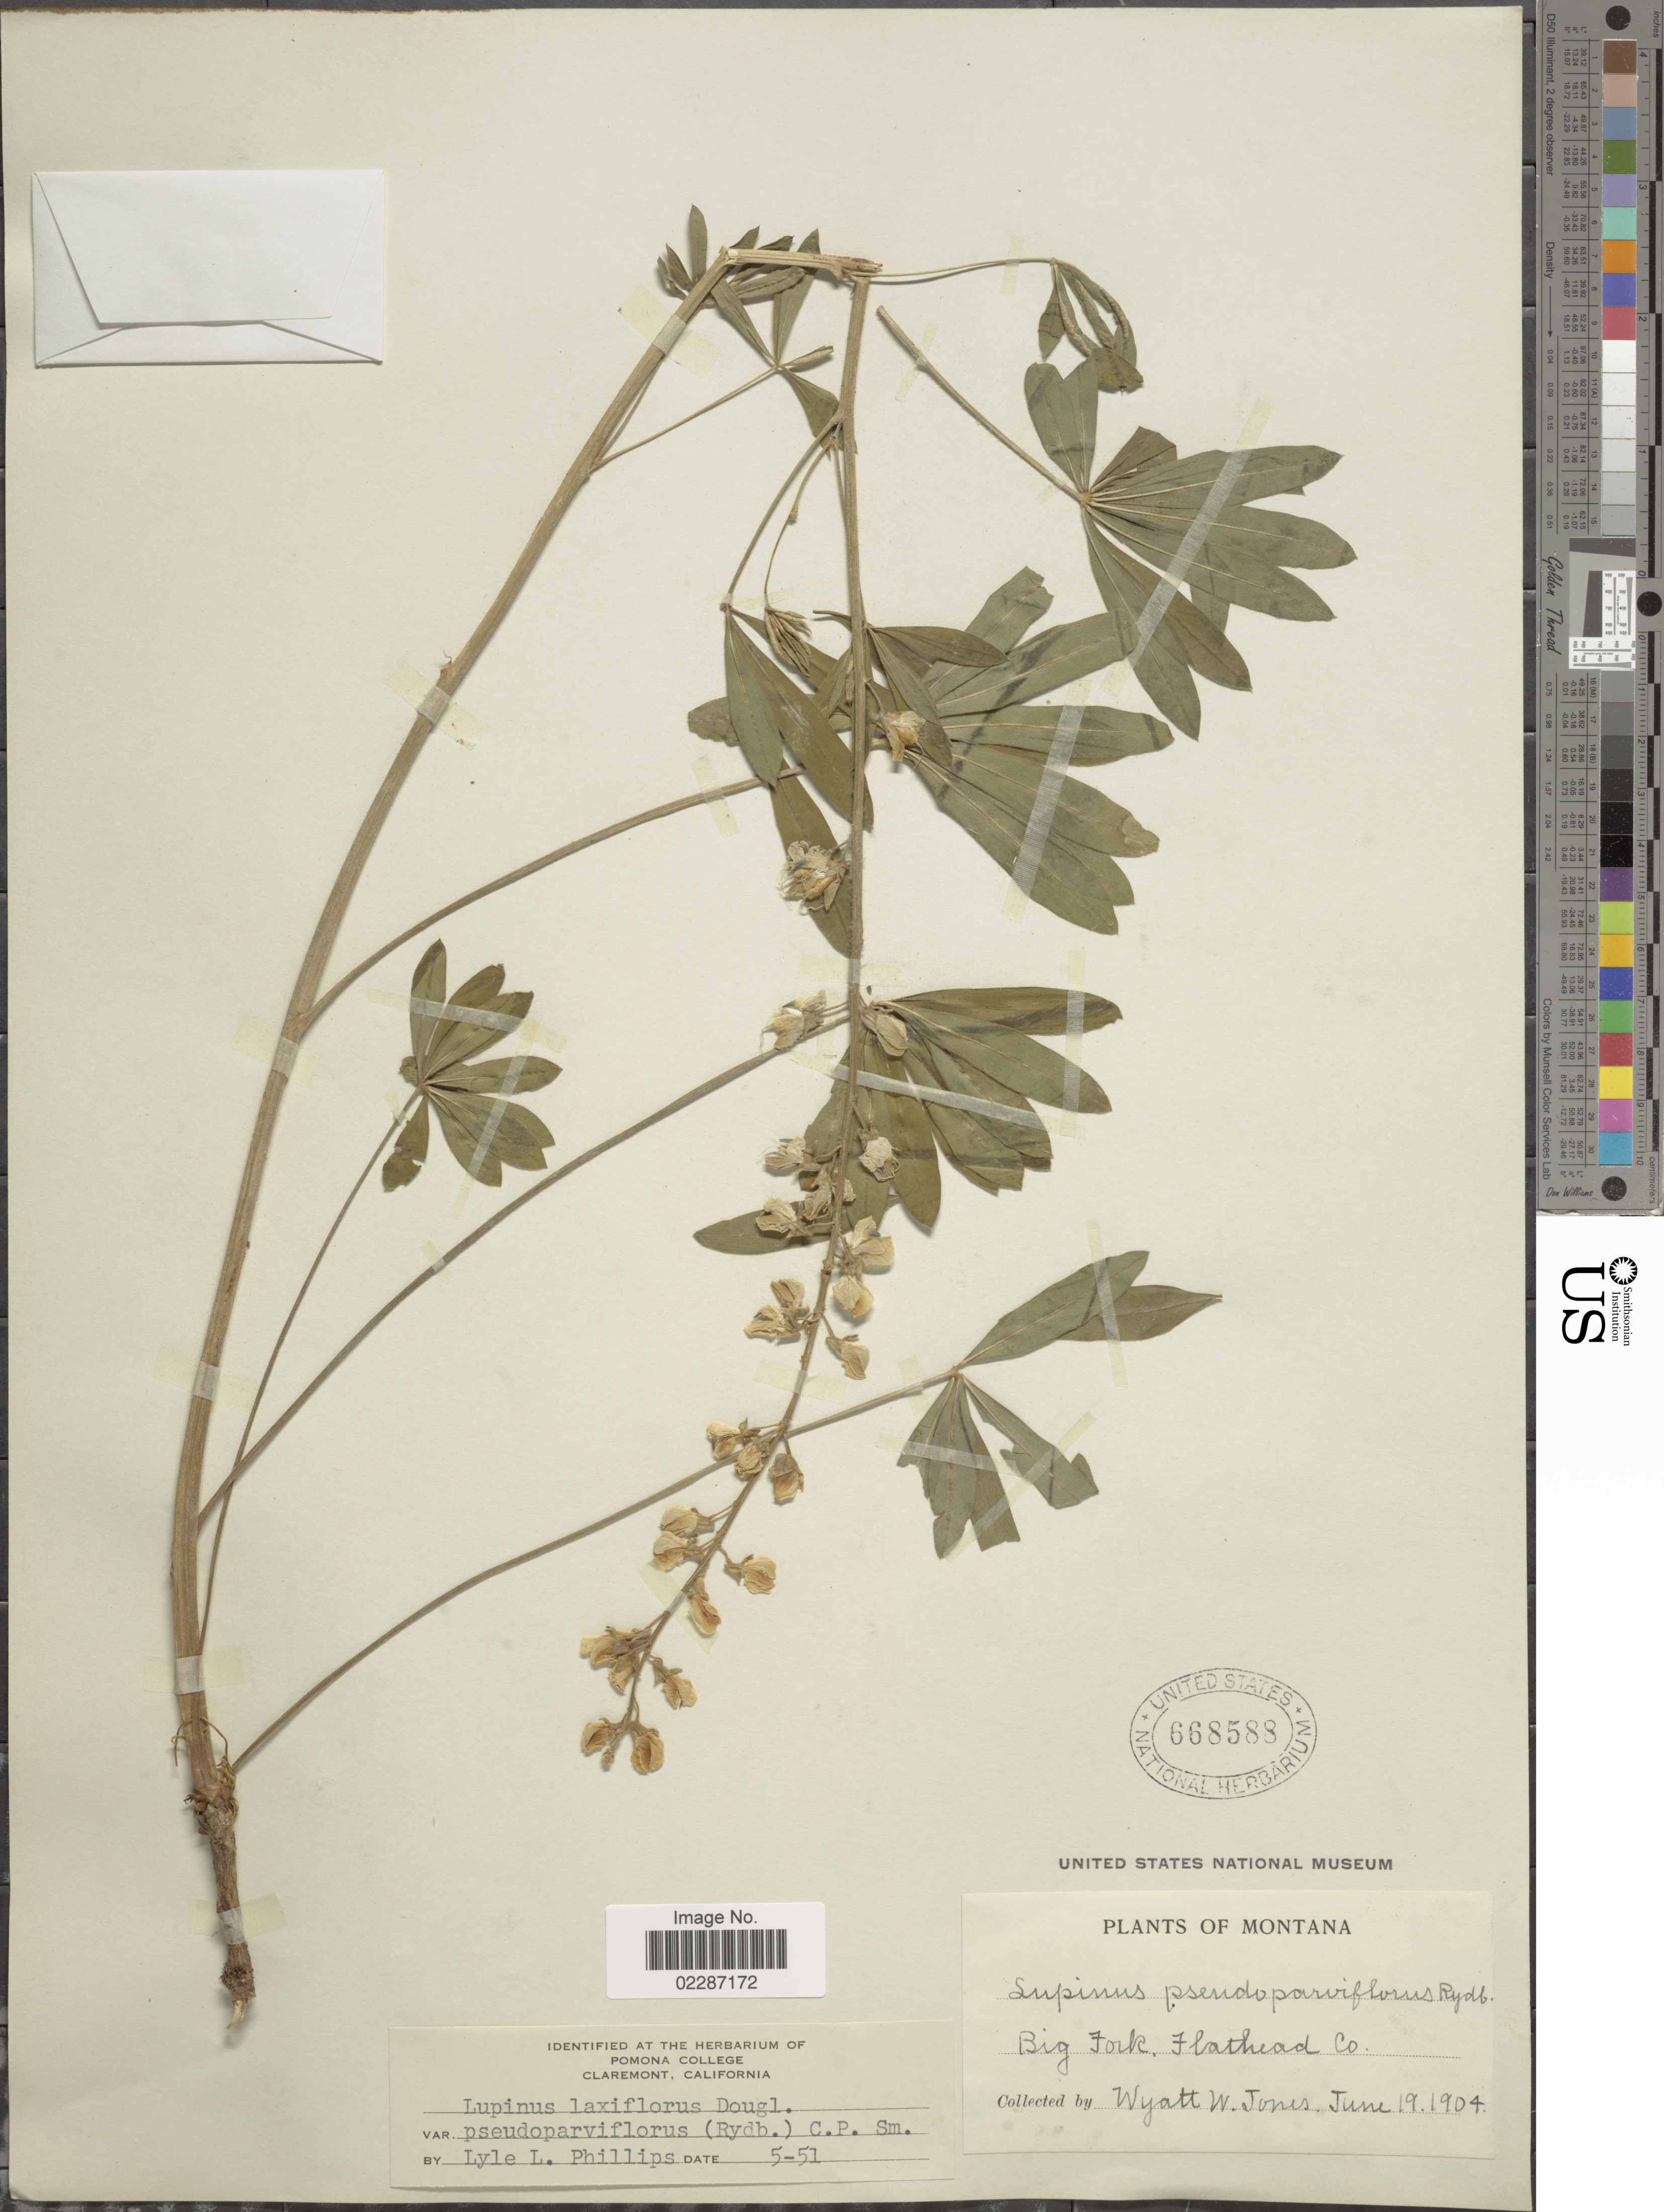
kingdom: Plantae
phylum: Tracheophyta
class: Magnoliopsida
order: Fabales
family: Fabaceae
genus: Lupinus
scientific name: Lupinus pseudoparviflorus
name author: Rydb.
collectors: W. W. Jones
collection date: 1904-06-19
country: United States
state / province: Montana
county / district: Flathead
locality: Big Fork.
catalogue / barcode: US 668588